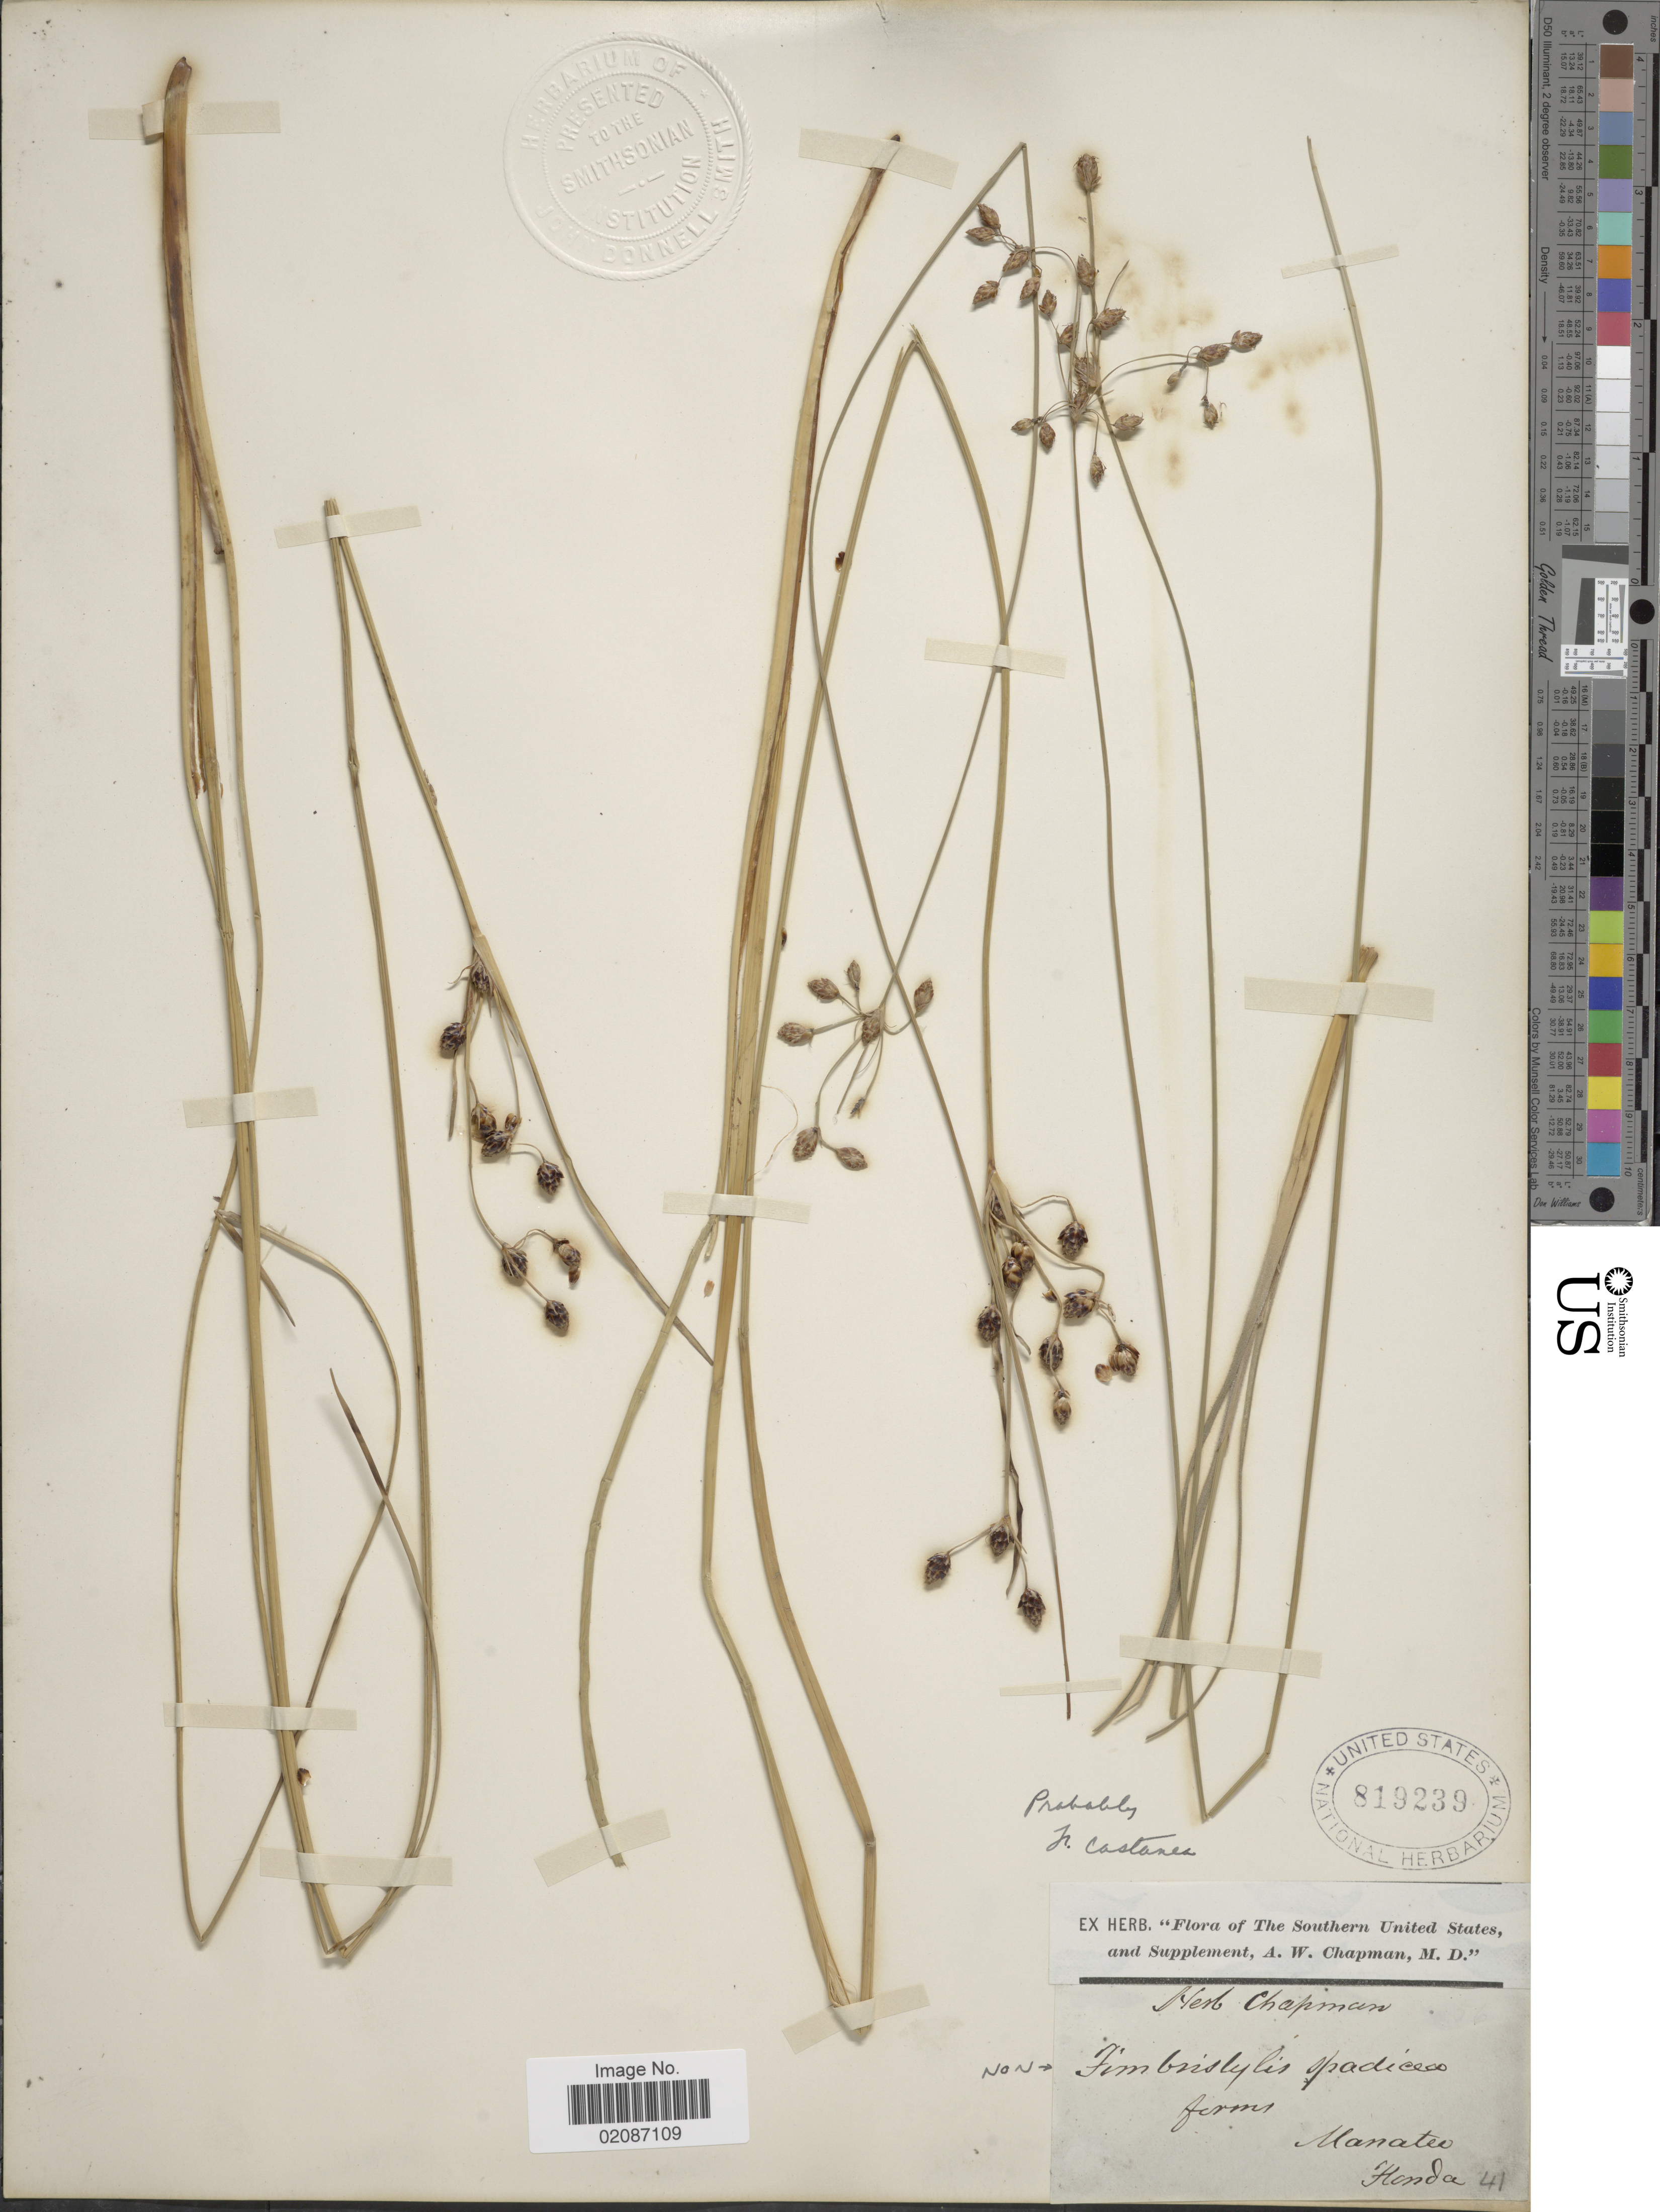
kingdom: Plantae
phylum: Tracheophyta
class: Liliopsida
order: Poales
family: Cyperaceae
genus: Fimbristylis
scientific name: Fimbristylis castanea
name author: (Michx.) Vahl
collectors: ex herb. Chapman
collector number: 41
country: United States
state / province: Florida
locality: Southern United States and Supplement, Manatee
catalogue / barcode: US 819239